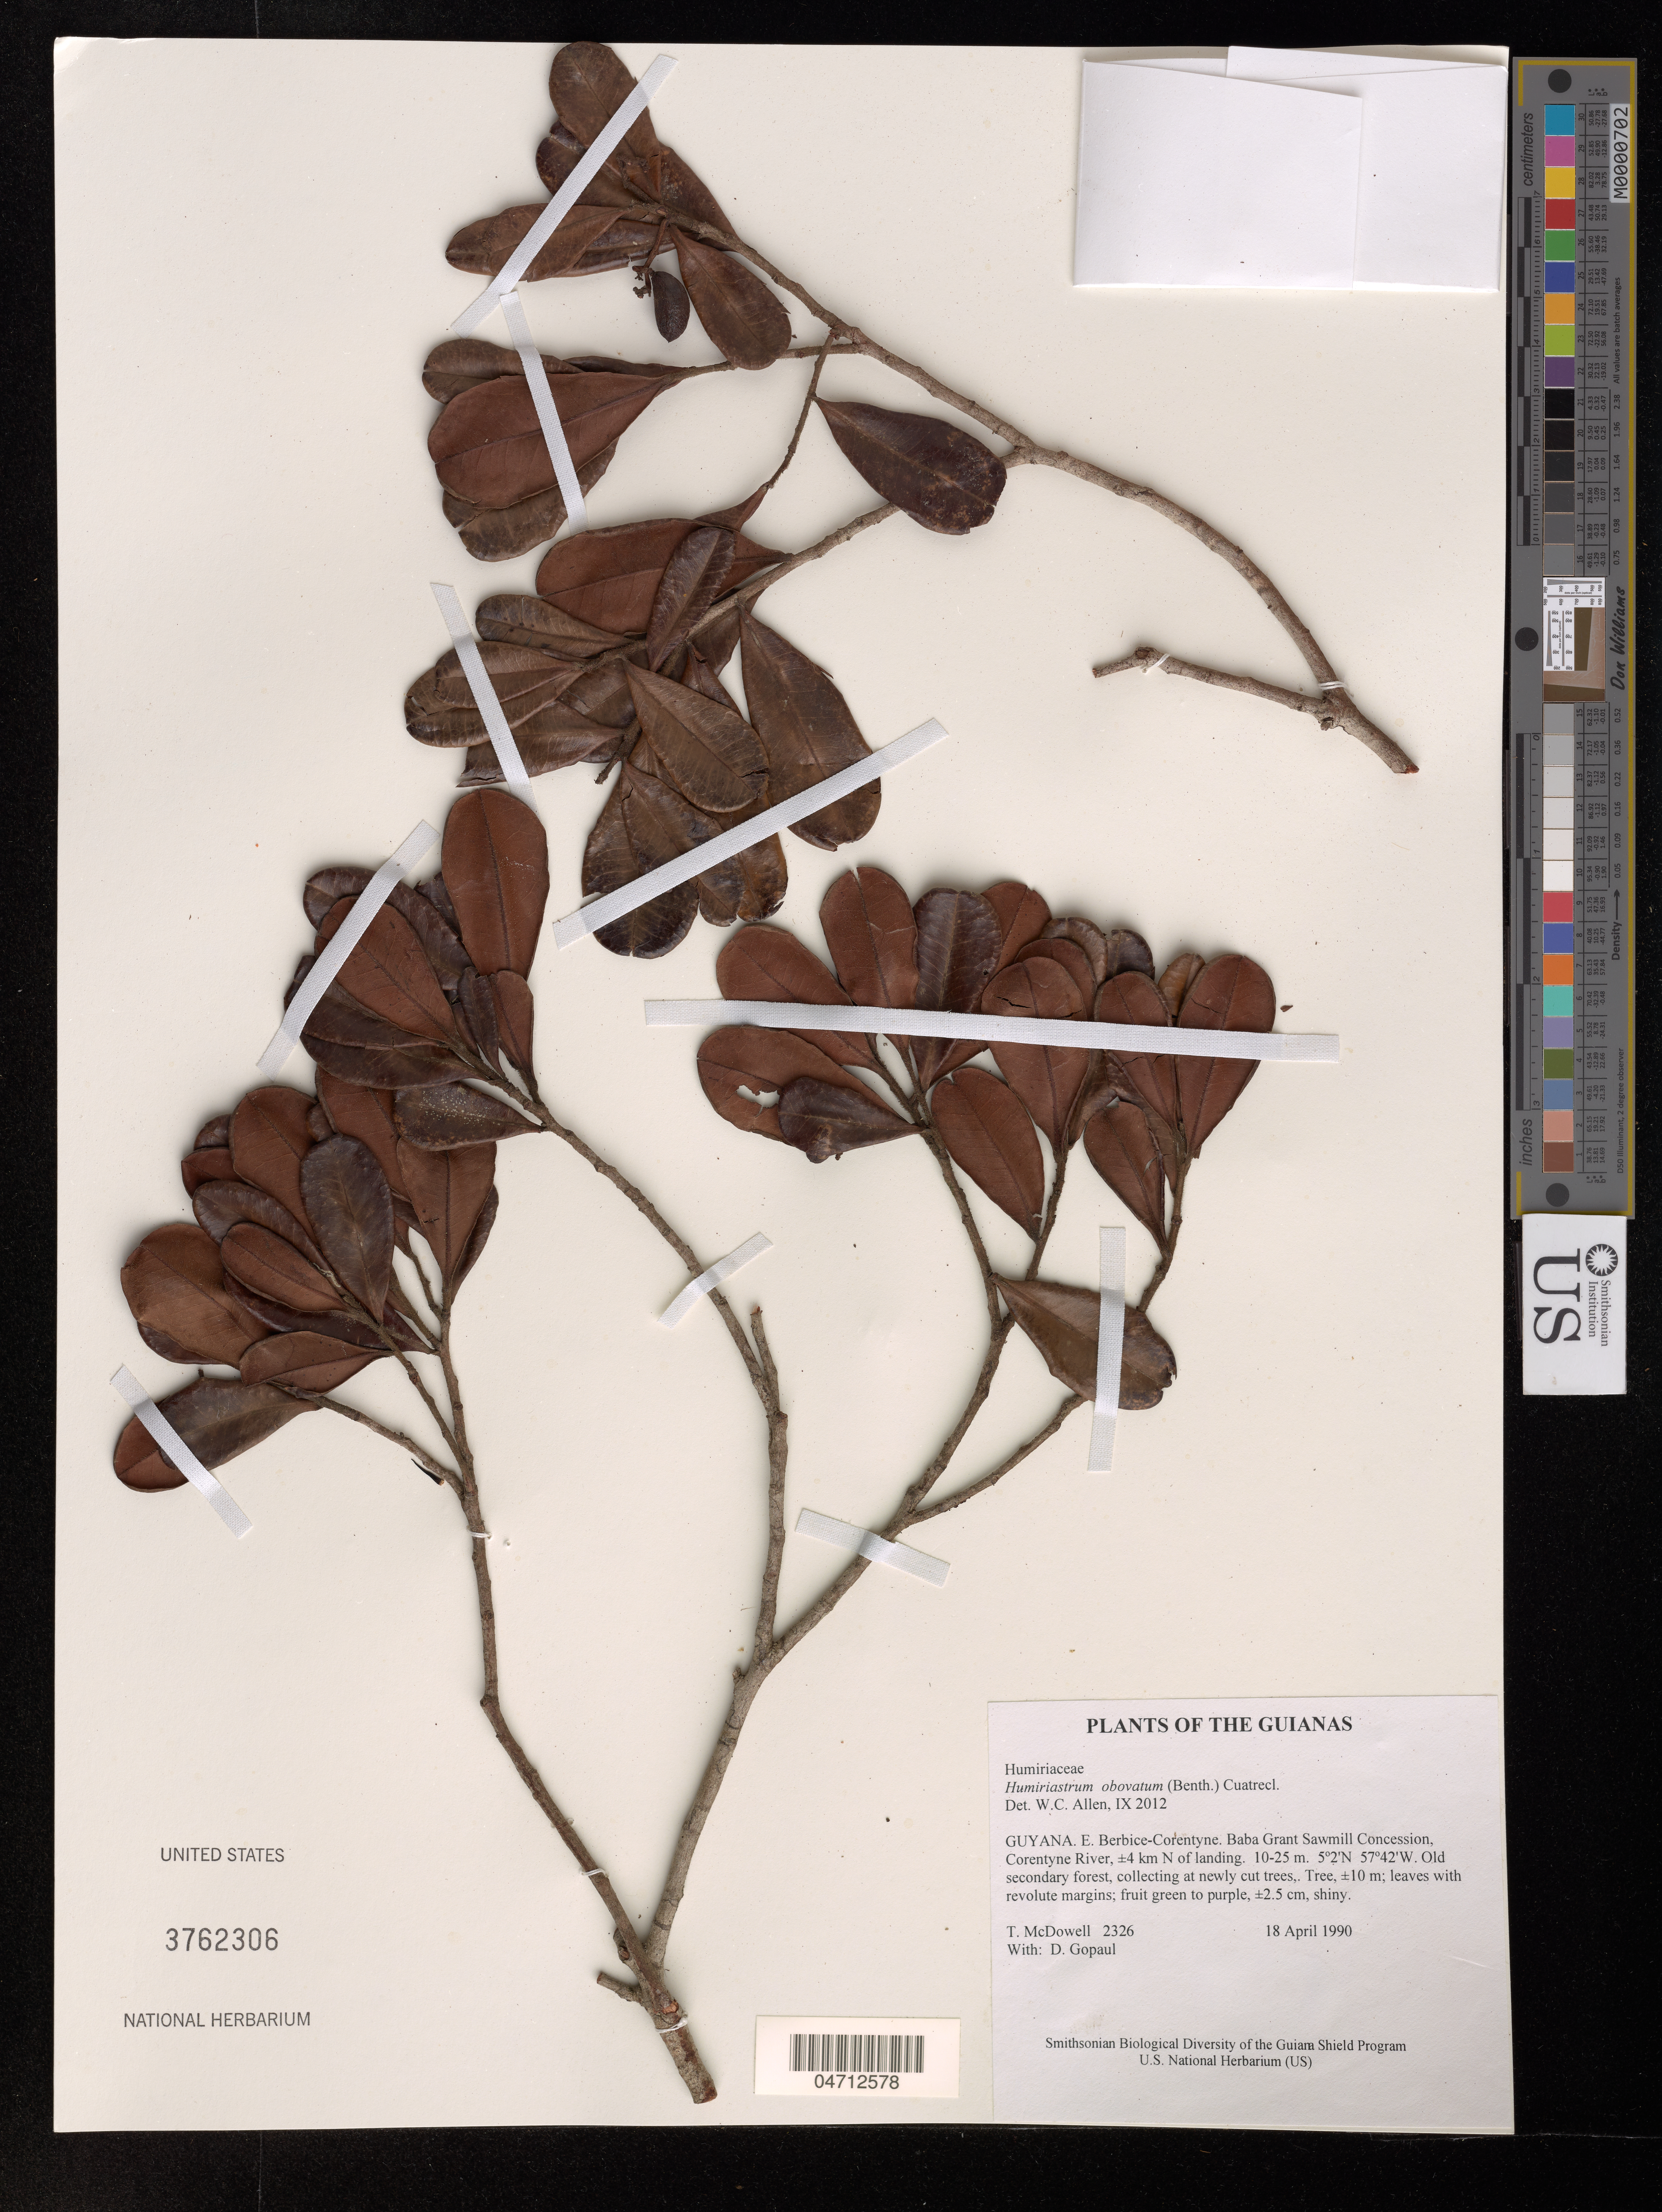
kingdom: Plantae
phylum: Tracheophyta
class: Magnoliopsida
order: Malpighiales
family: Humiriaceae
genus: Humiriastrum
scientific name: Humiriastrum obovatum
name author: (Benth.) Cuatrec.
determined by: Allen, W. C., (UNITED STATES)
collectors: T. McDowell & D. Gopaul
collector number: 2326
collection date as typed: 18 April 1990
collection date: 1990-04-18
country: Guyana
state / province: E. Berbice-Corentyne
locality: Baba Grant Sawmill Concession, Corentyne River, ±4 km N of landing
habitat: Old secondary forest, collecting at newly cut trees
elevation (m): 10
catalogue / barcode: US 3762306